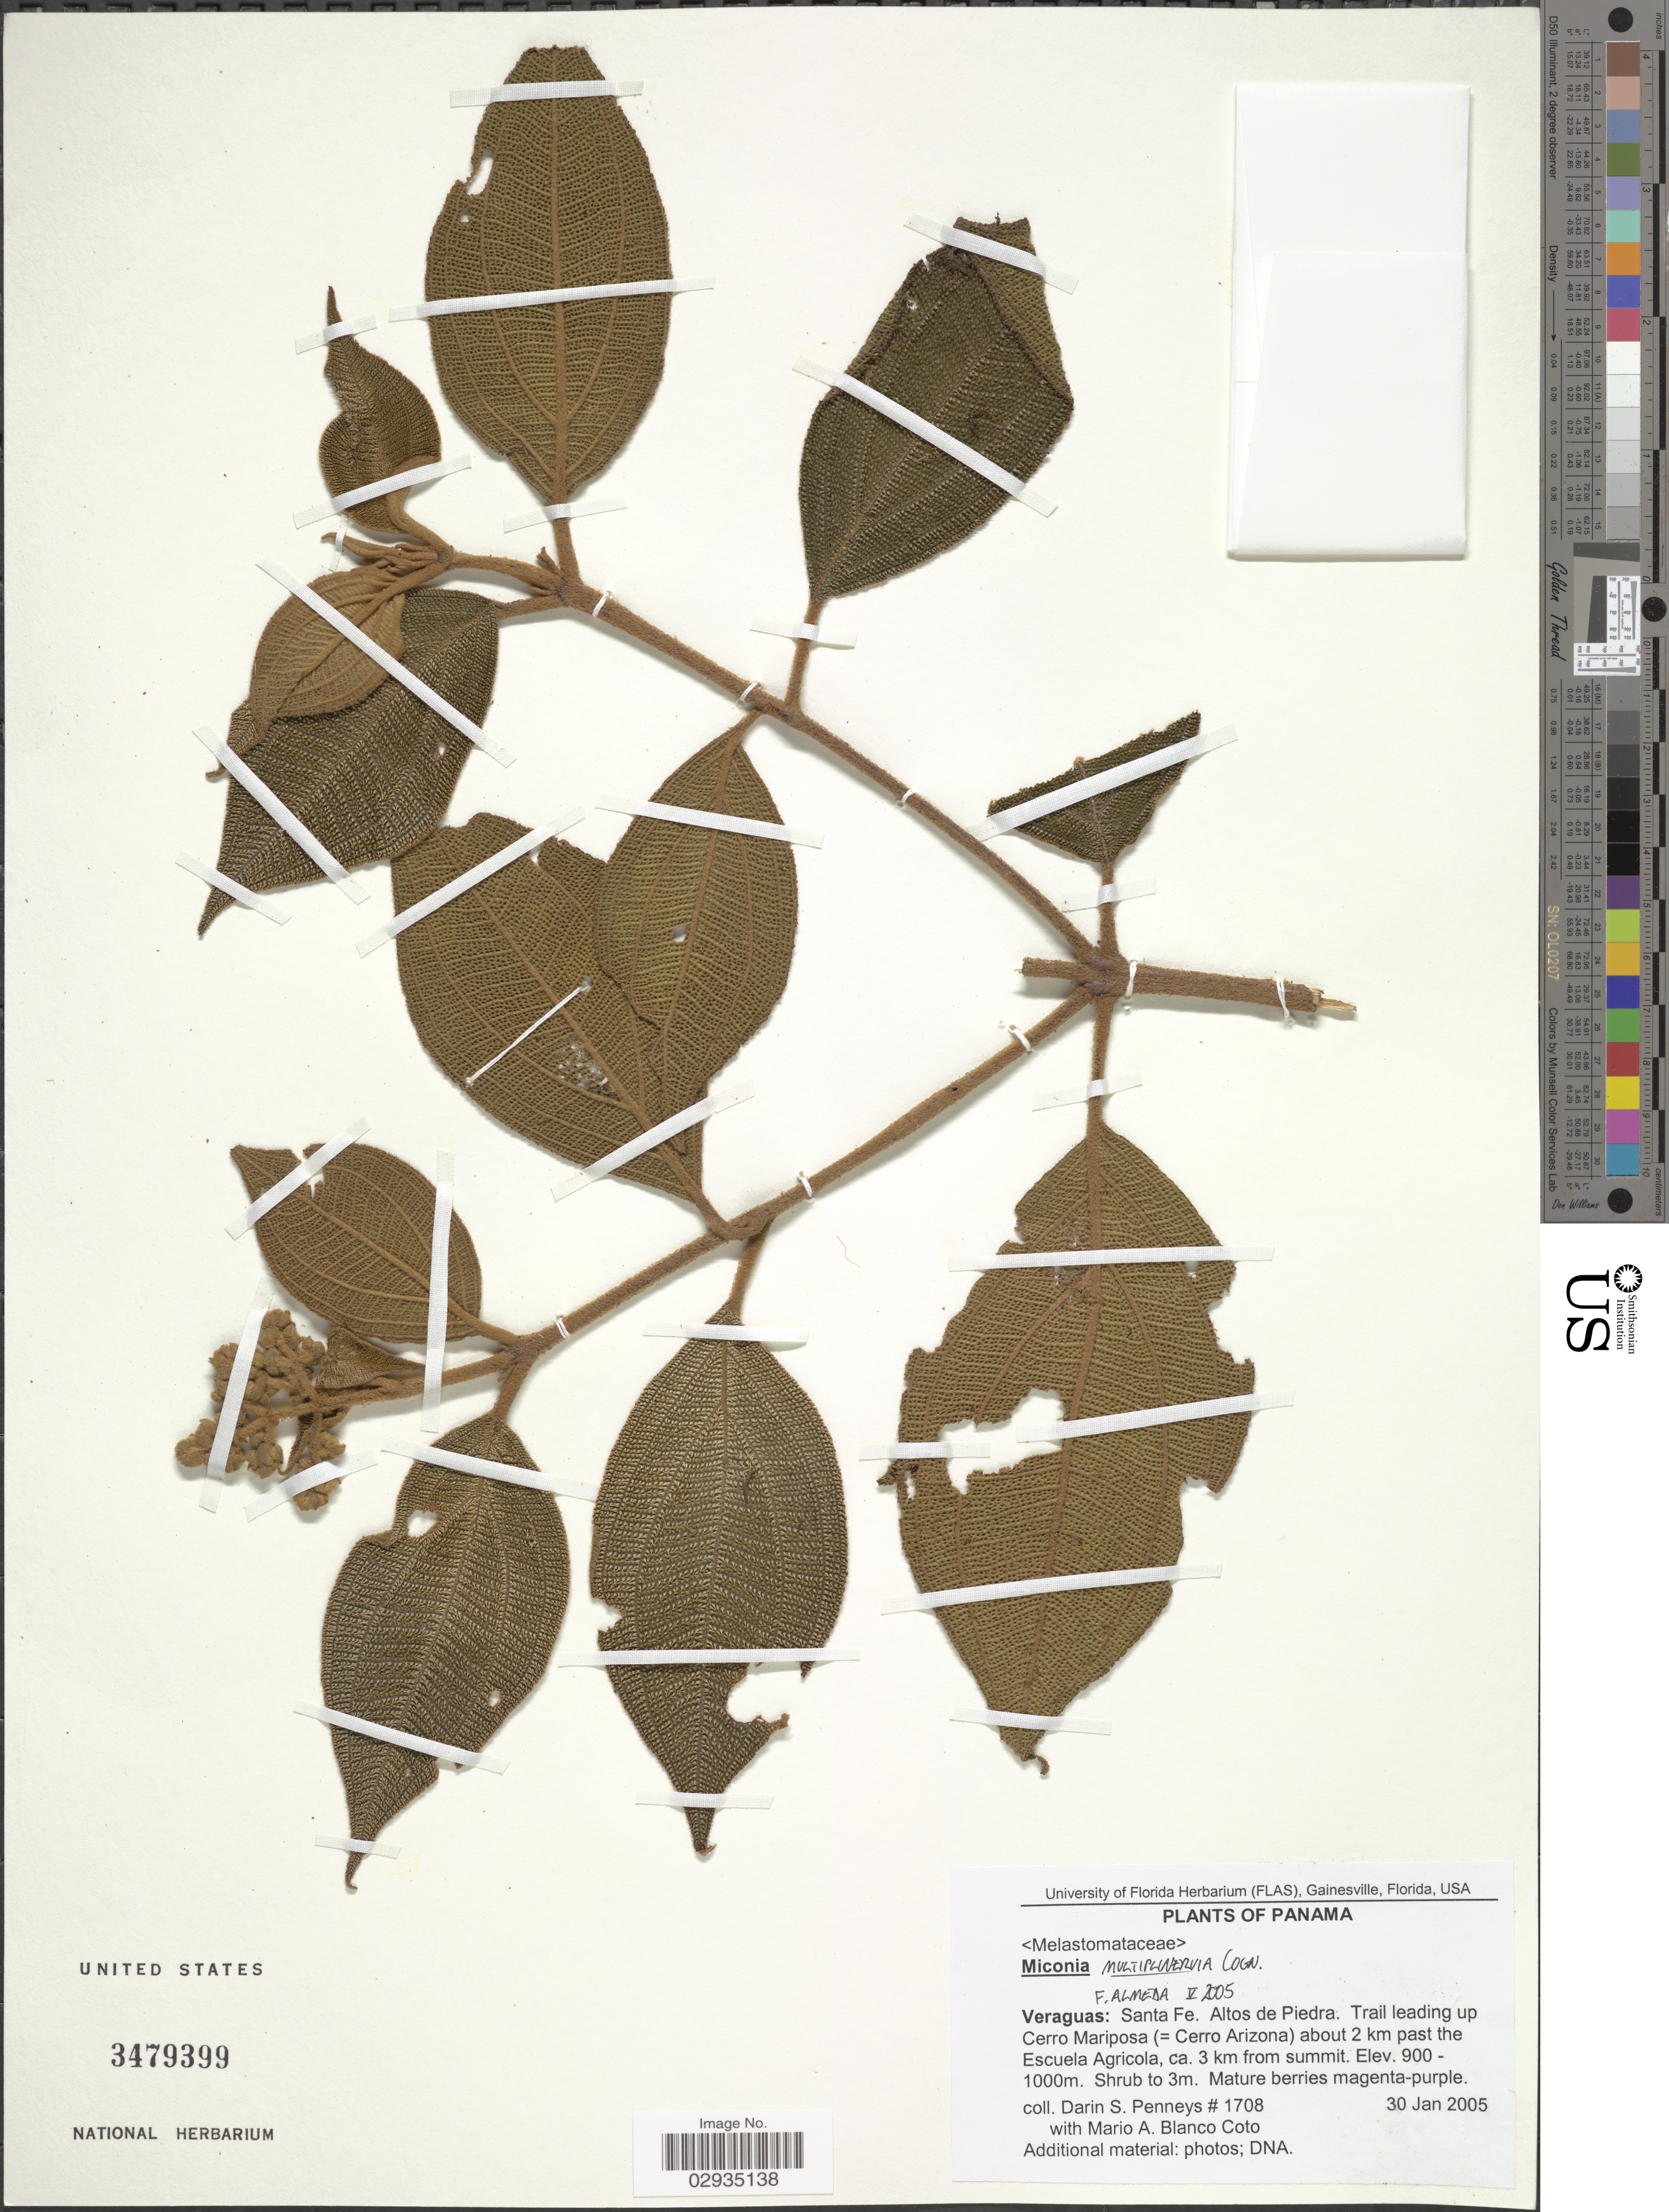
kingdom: Plantae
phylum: Tracheophyta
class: Magnoliopsida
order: Myrtales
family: Melastomataceae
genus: Miconia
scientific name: Miconia multiplinervia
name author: Cogn.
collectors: D. S. Penneys & M. Blanco Coto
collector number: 1708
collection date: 2005-01-30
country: Panama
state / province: Veraguas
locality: Santa Fe. Altos de Piedra. Trail leading up Cerro Mariposa (=Cerro Arizona) about 2 km past the Escuela Agricola, ca. 3 km from summit.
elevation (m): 900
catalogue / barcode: US 3479399